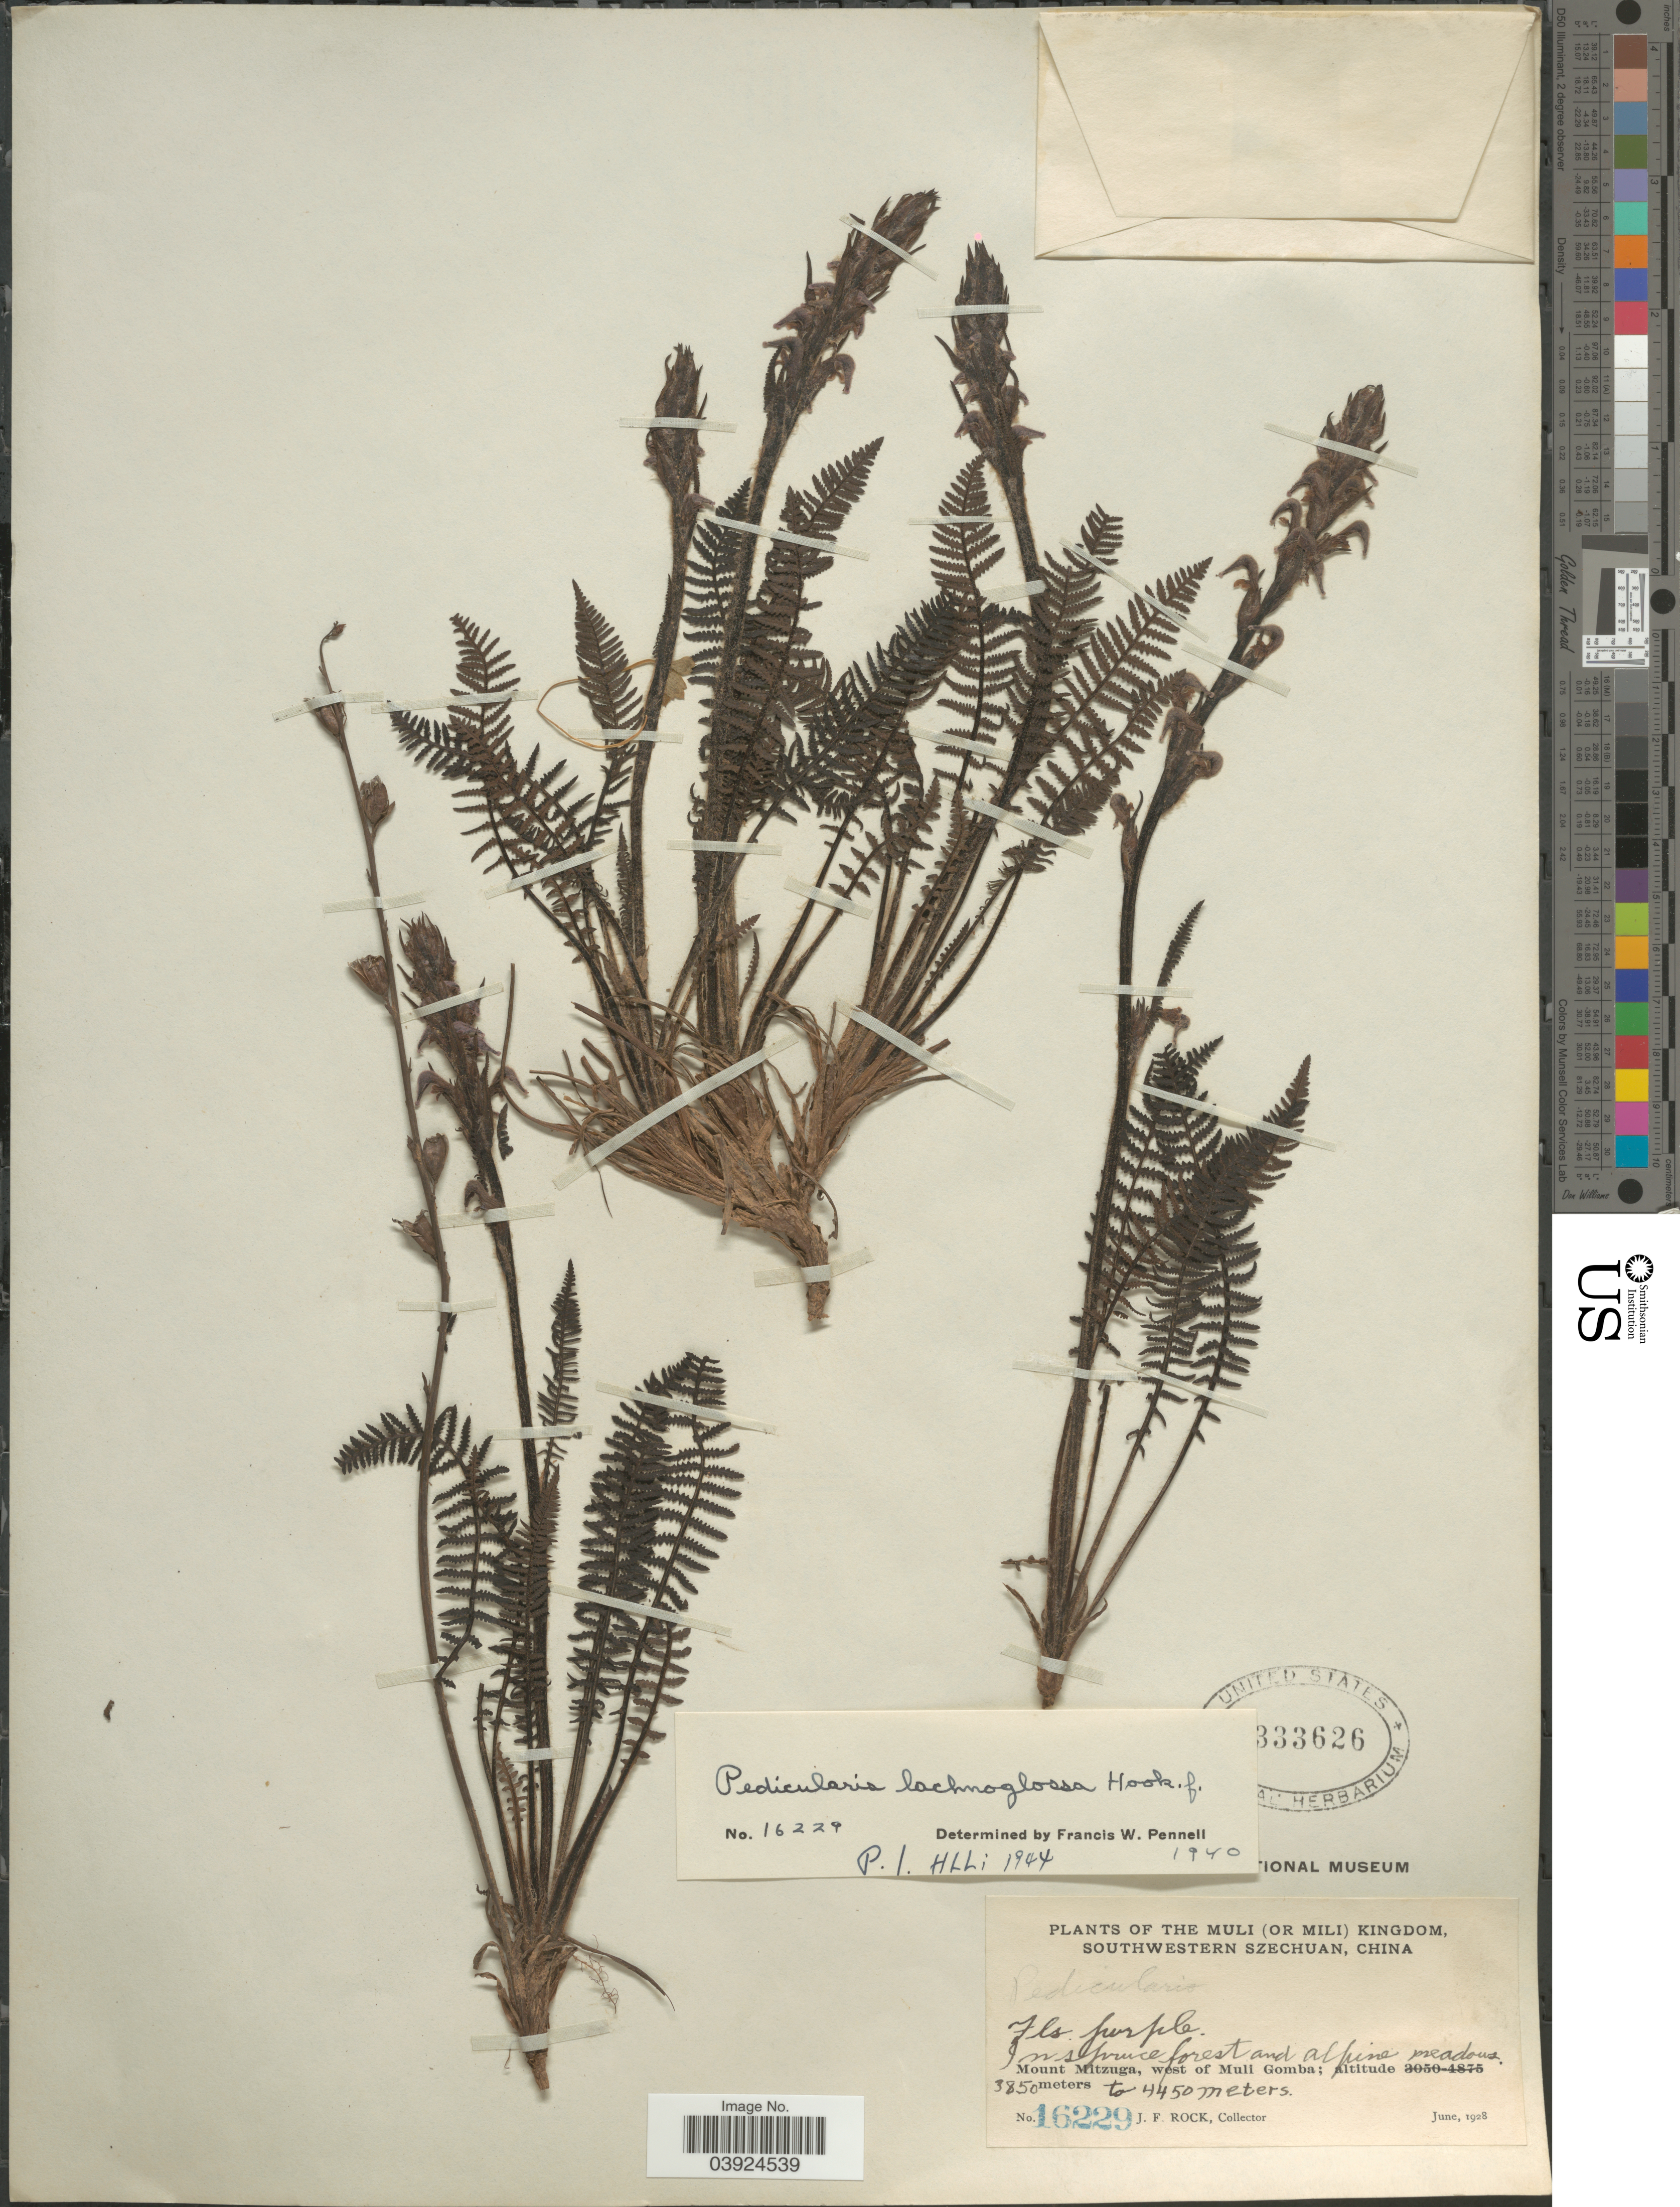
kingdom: Plantae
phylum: Tracheophyta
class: Magnoliopsida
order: Lamiales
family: Orobanchaceae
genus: Pedicularis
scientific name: Pedicularis lachnoglossa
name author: Hook. f.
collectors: J. Rock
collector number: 16229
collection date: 1928-06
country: China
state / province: Sichuan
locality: The Muli (or Mili) Kingdom, southwestern Szechuan. Mount Mitzuga, west of Muli Gomba.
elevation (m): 3850